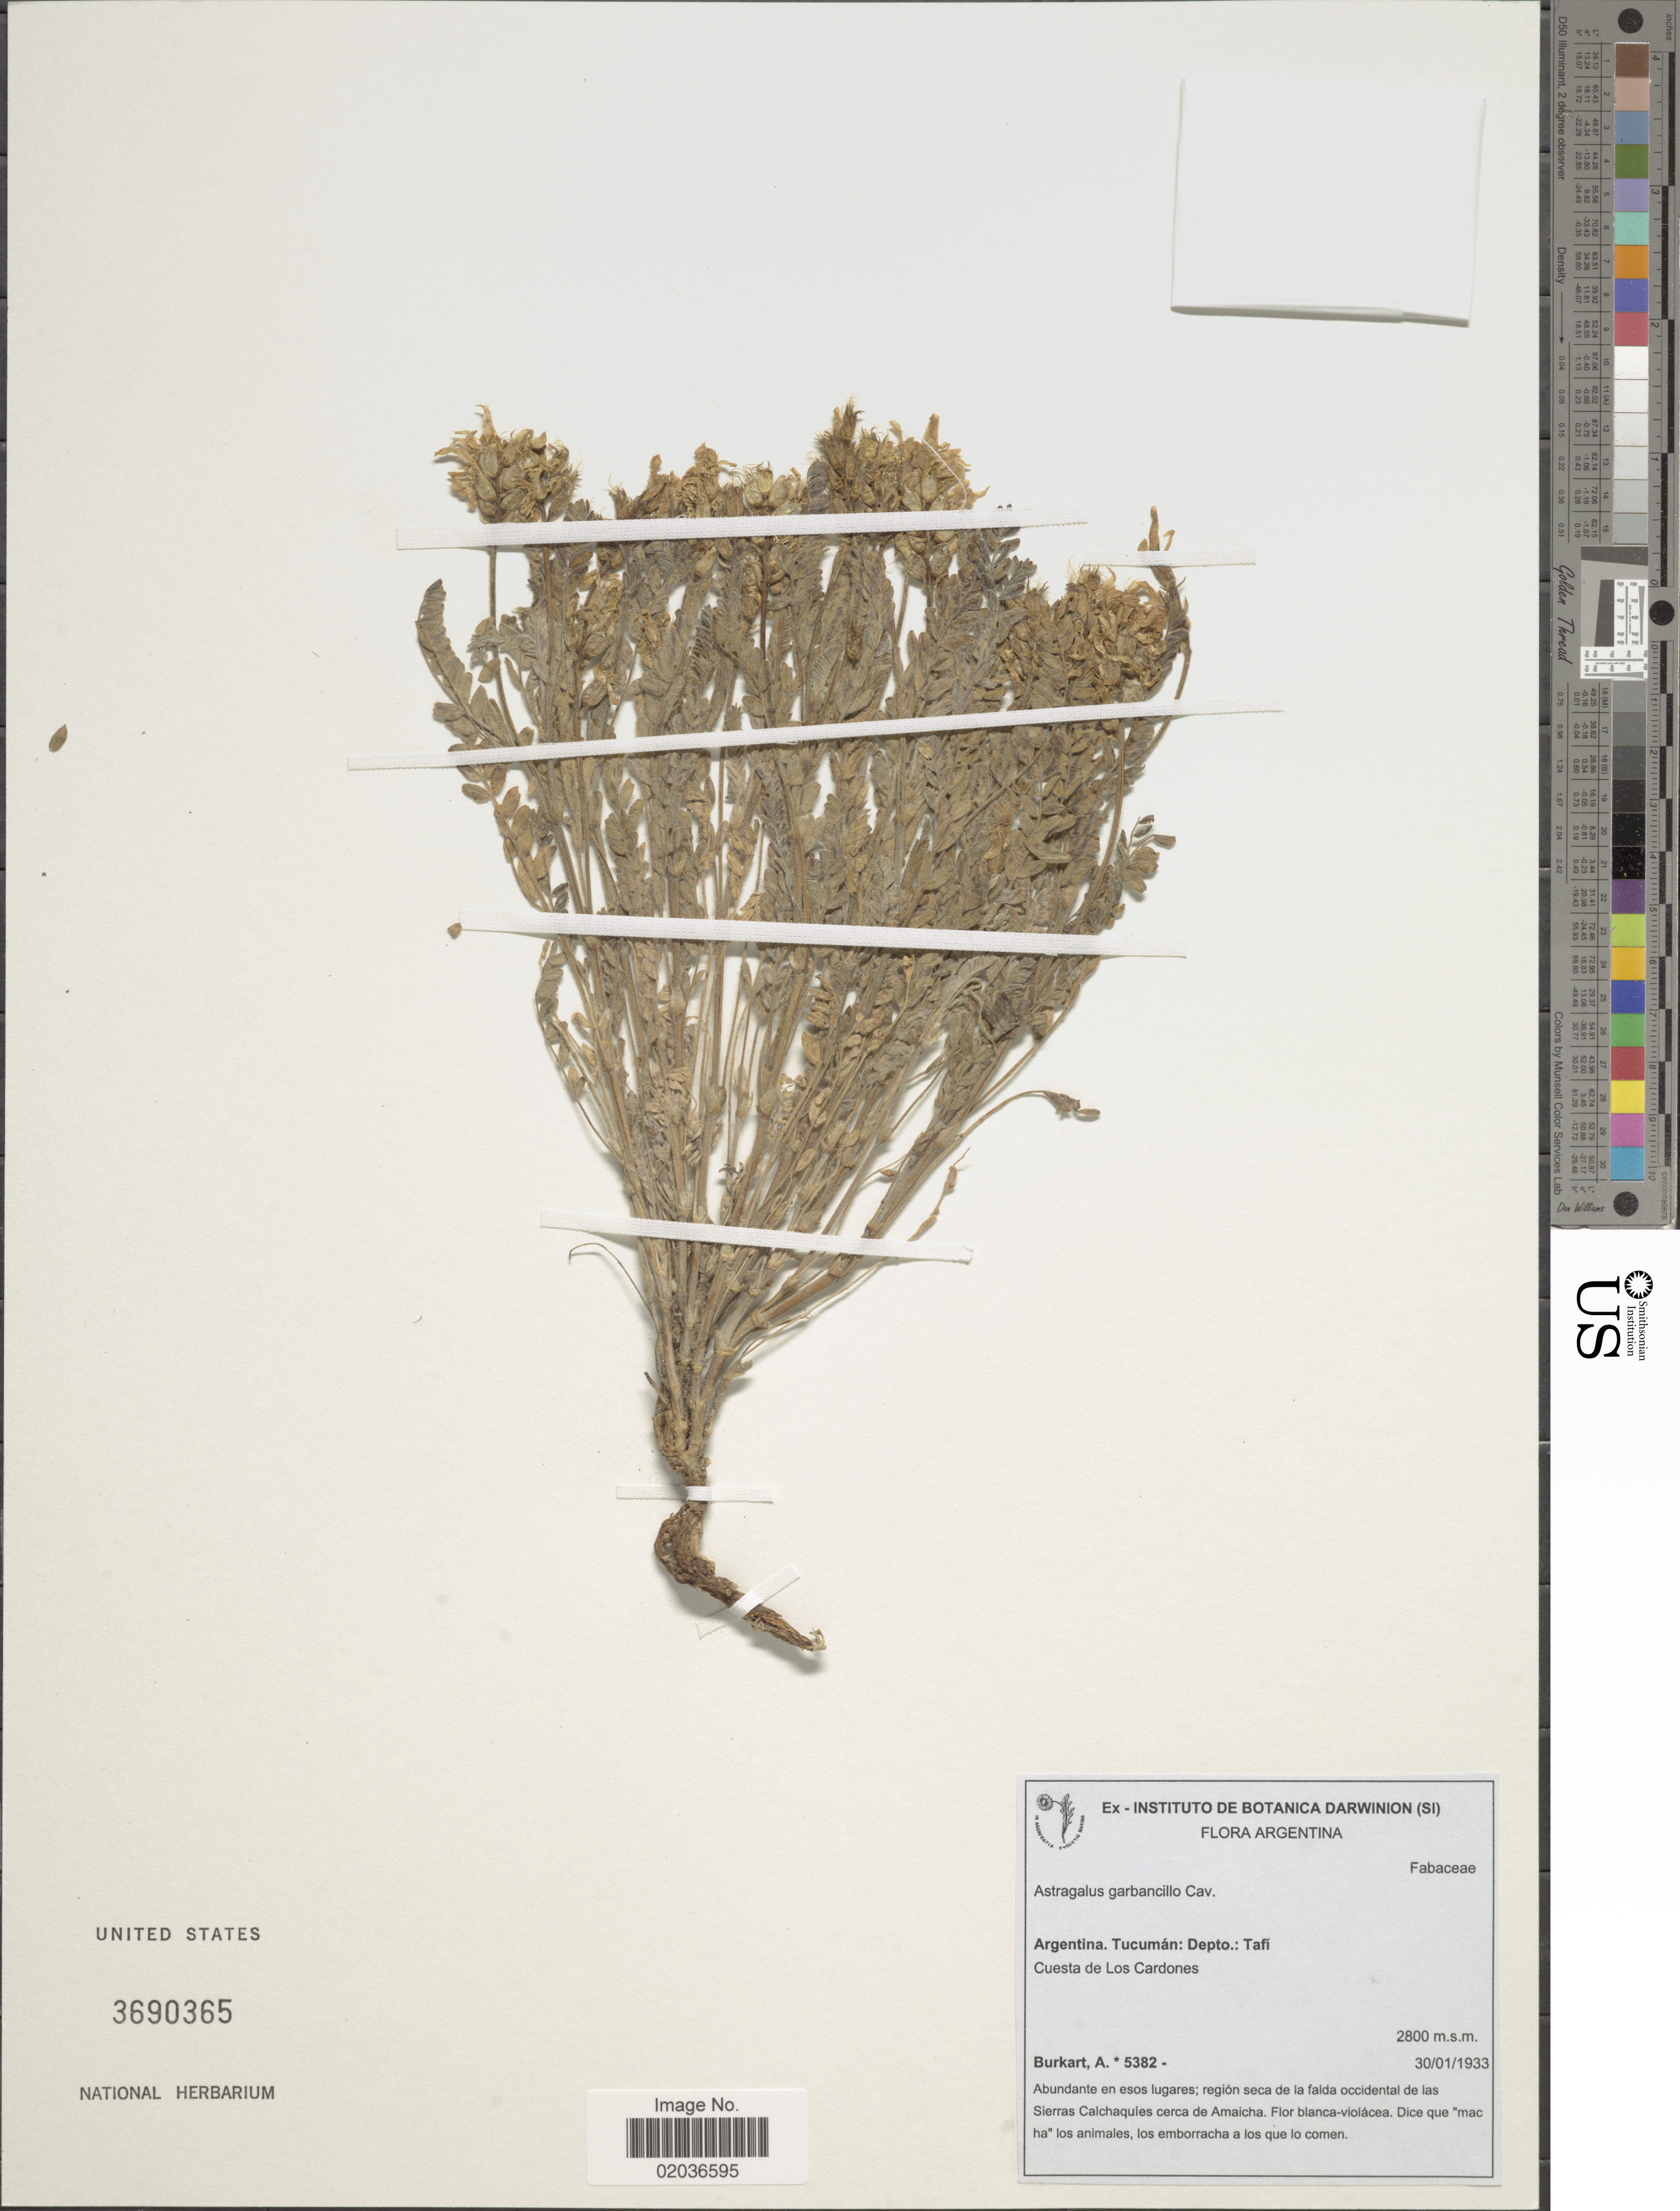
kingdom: Plantae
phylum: Tracheophyta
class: Magnoliopsida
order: Fabales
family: Fabaceae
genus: Astragalus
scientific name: Astragalus garbancillo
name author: Cav.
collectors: A. E. Burkart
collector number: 5382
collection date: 1933-01-30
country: Argentina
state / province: Tucuman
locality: Depto.: Tafi. Cuesta de Los Cardones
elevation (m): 2800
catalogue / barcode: US 3690365